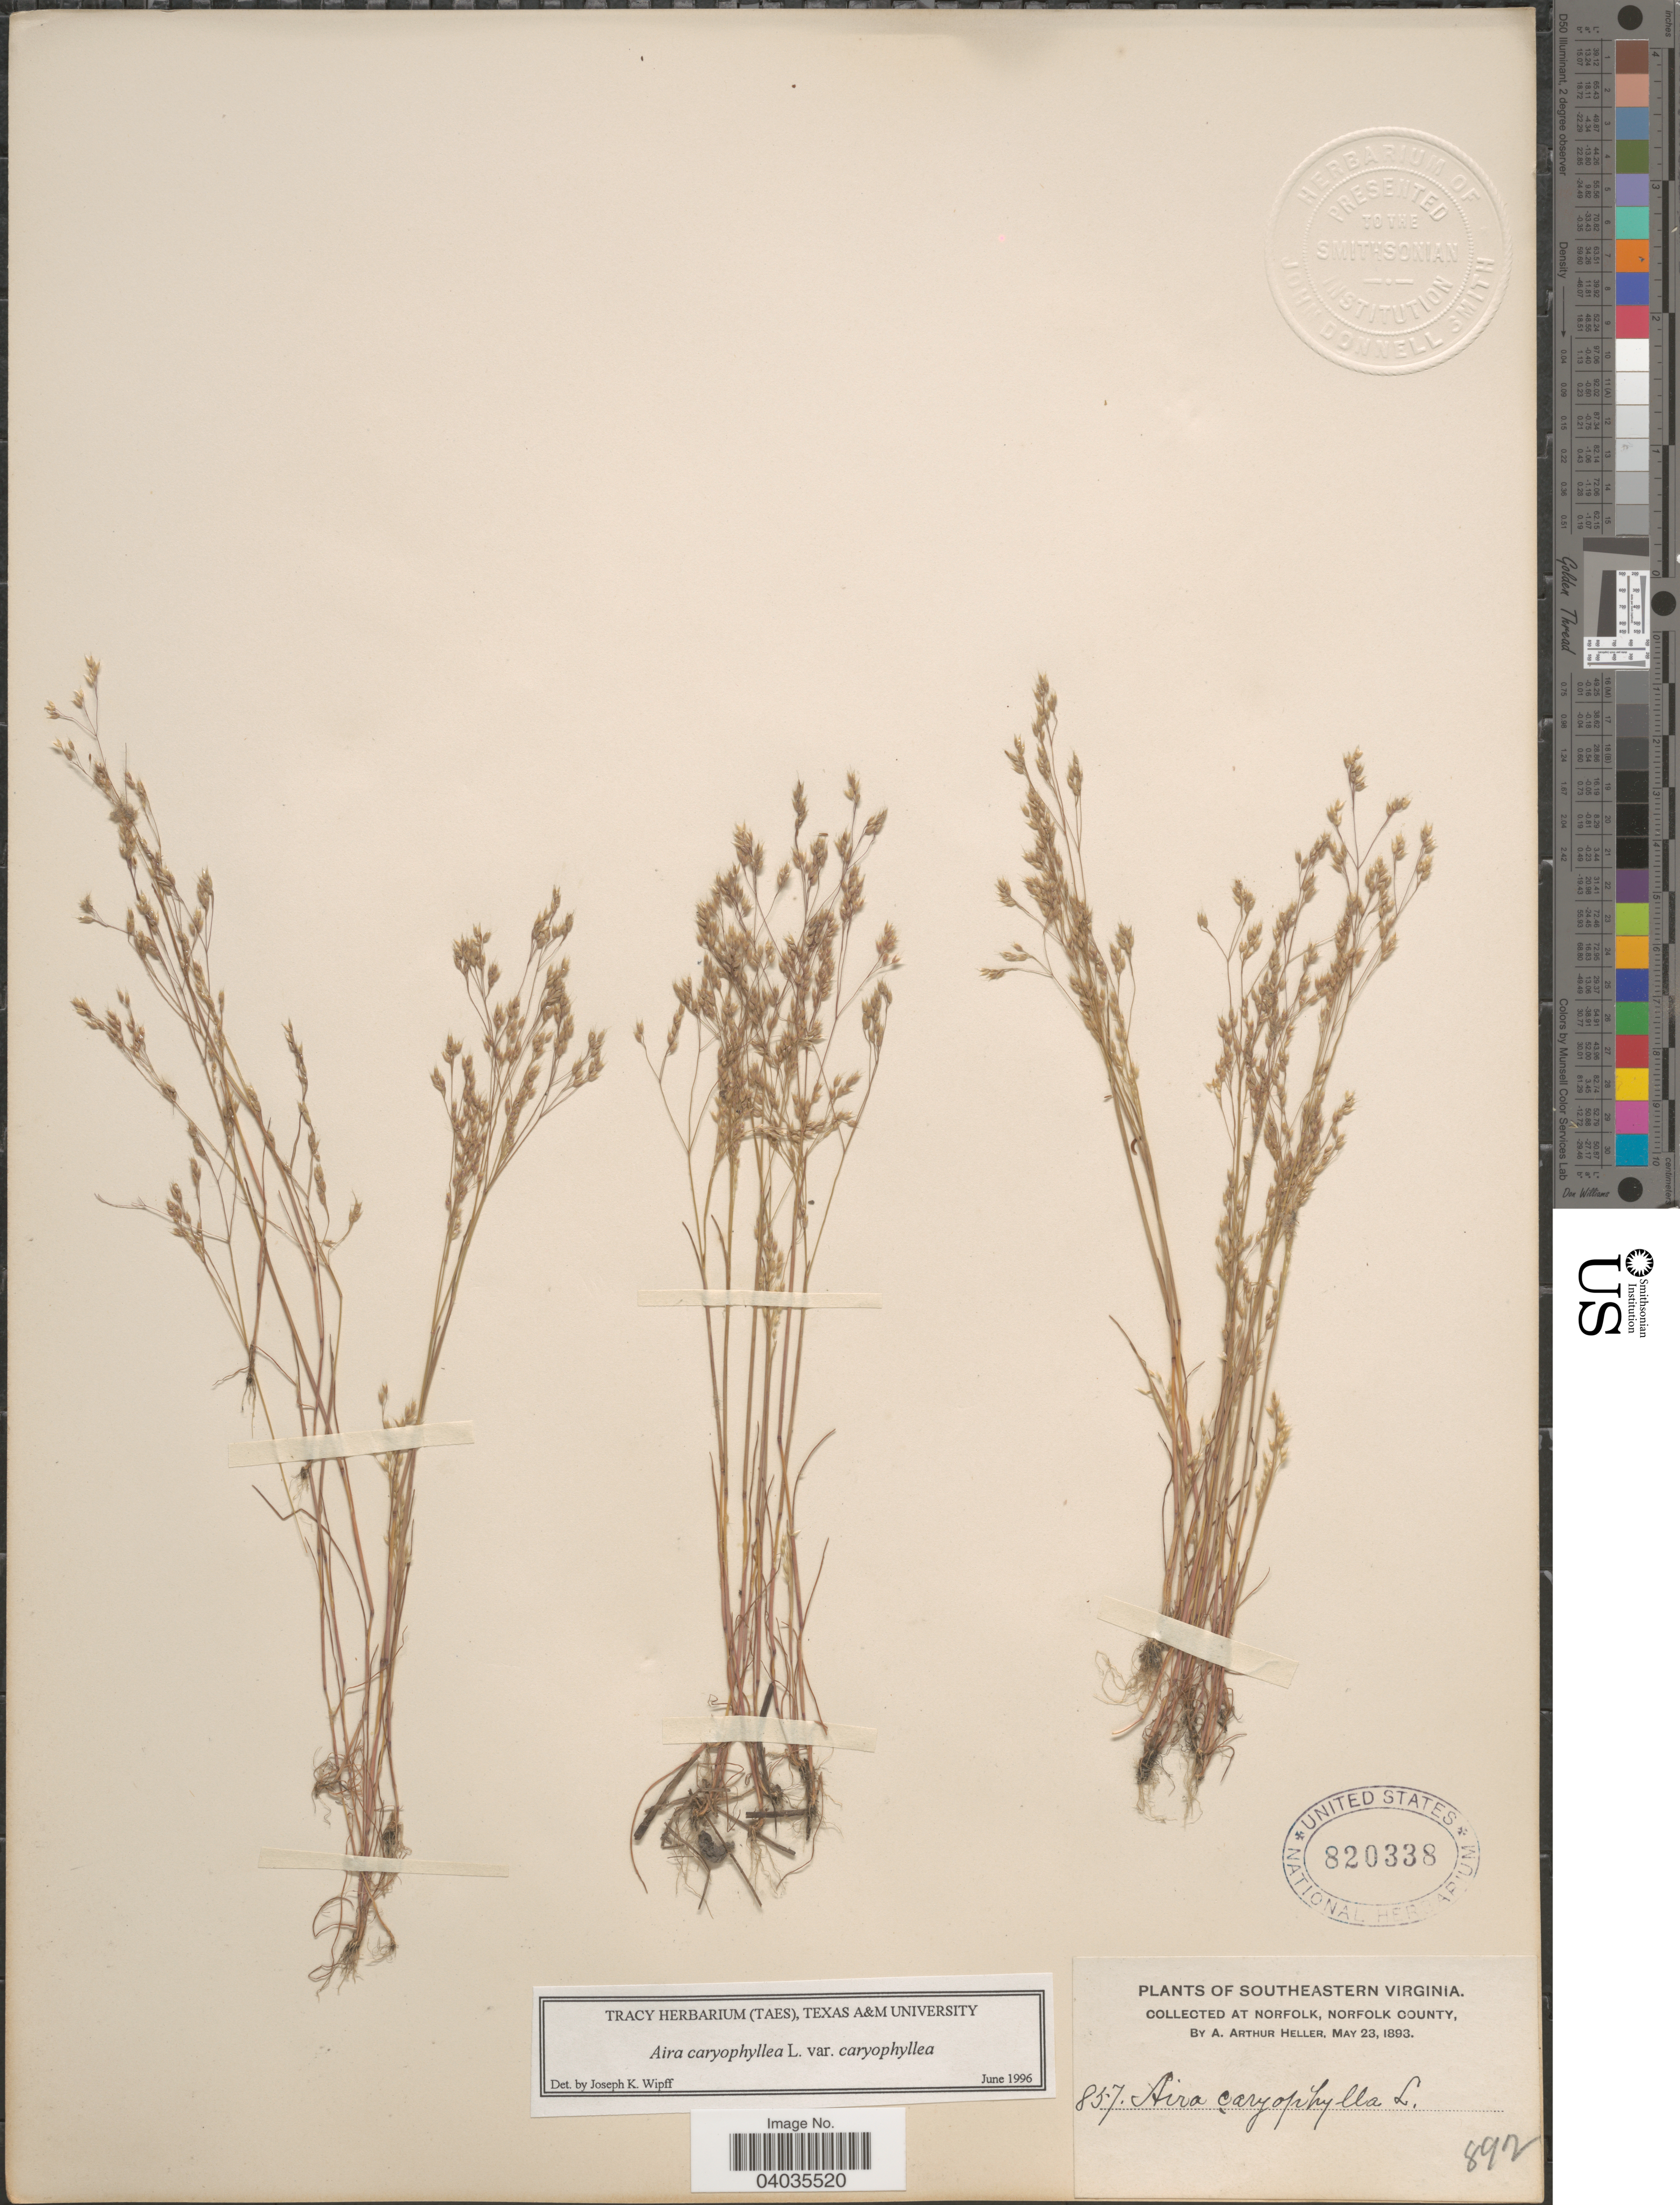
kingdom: Plantae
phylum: Tracheophyta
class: Liliopsida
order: Poales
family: Poaceae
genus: Aira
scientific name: Aira caryophyllea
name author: L.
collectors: A. A. Heller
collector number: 857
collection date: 1893-05-23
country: United States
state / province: Virginia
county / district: City of Norfolk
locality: Southeastern Virginia. At Norfolk, Norfolk County.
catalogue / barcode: US 820338